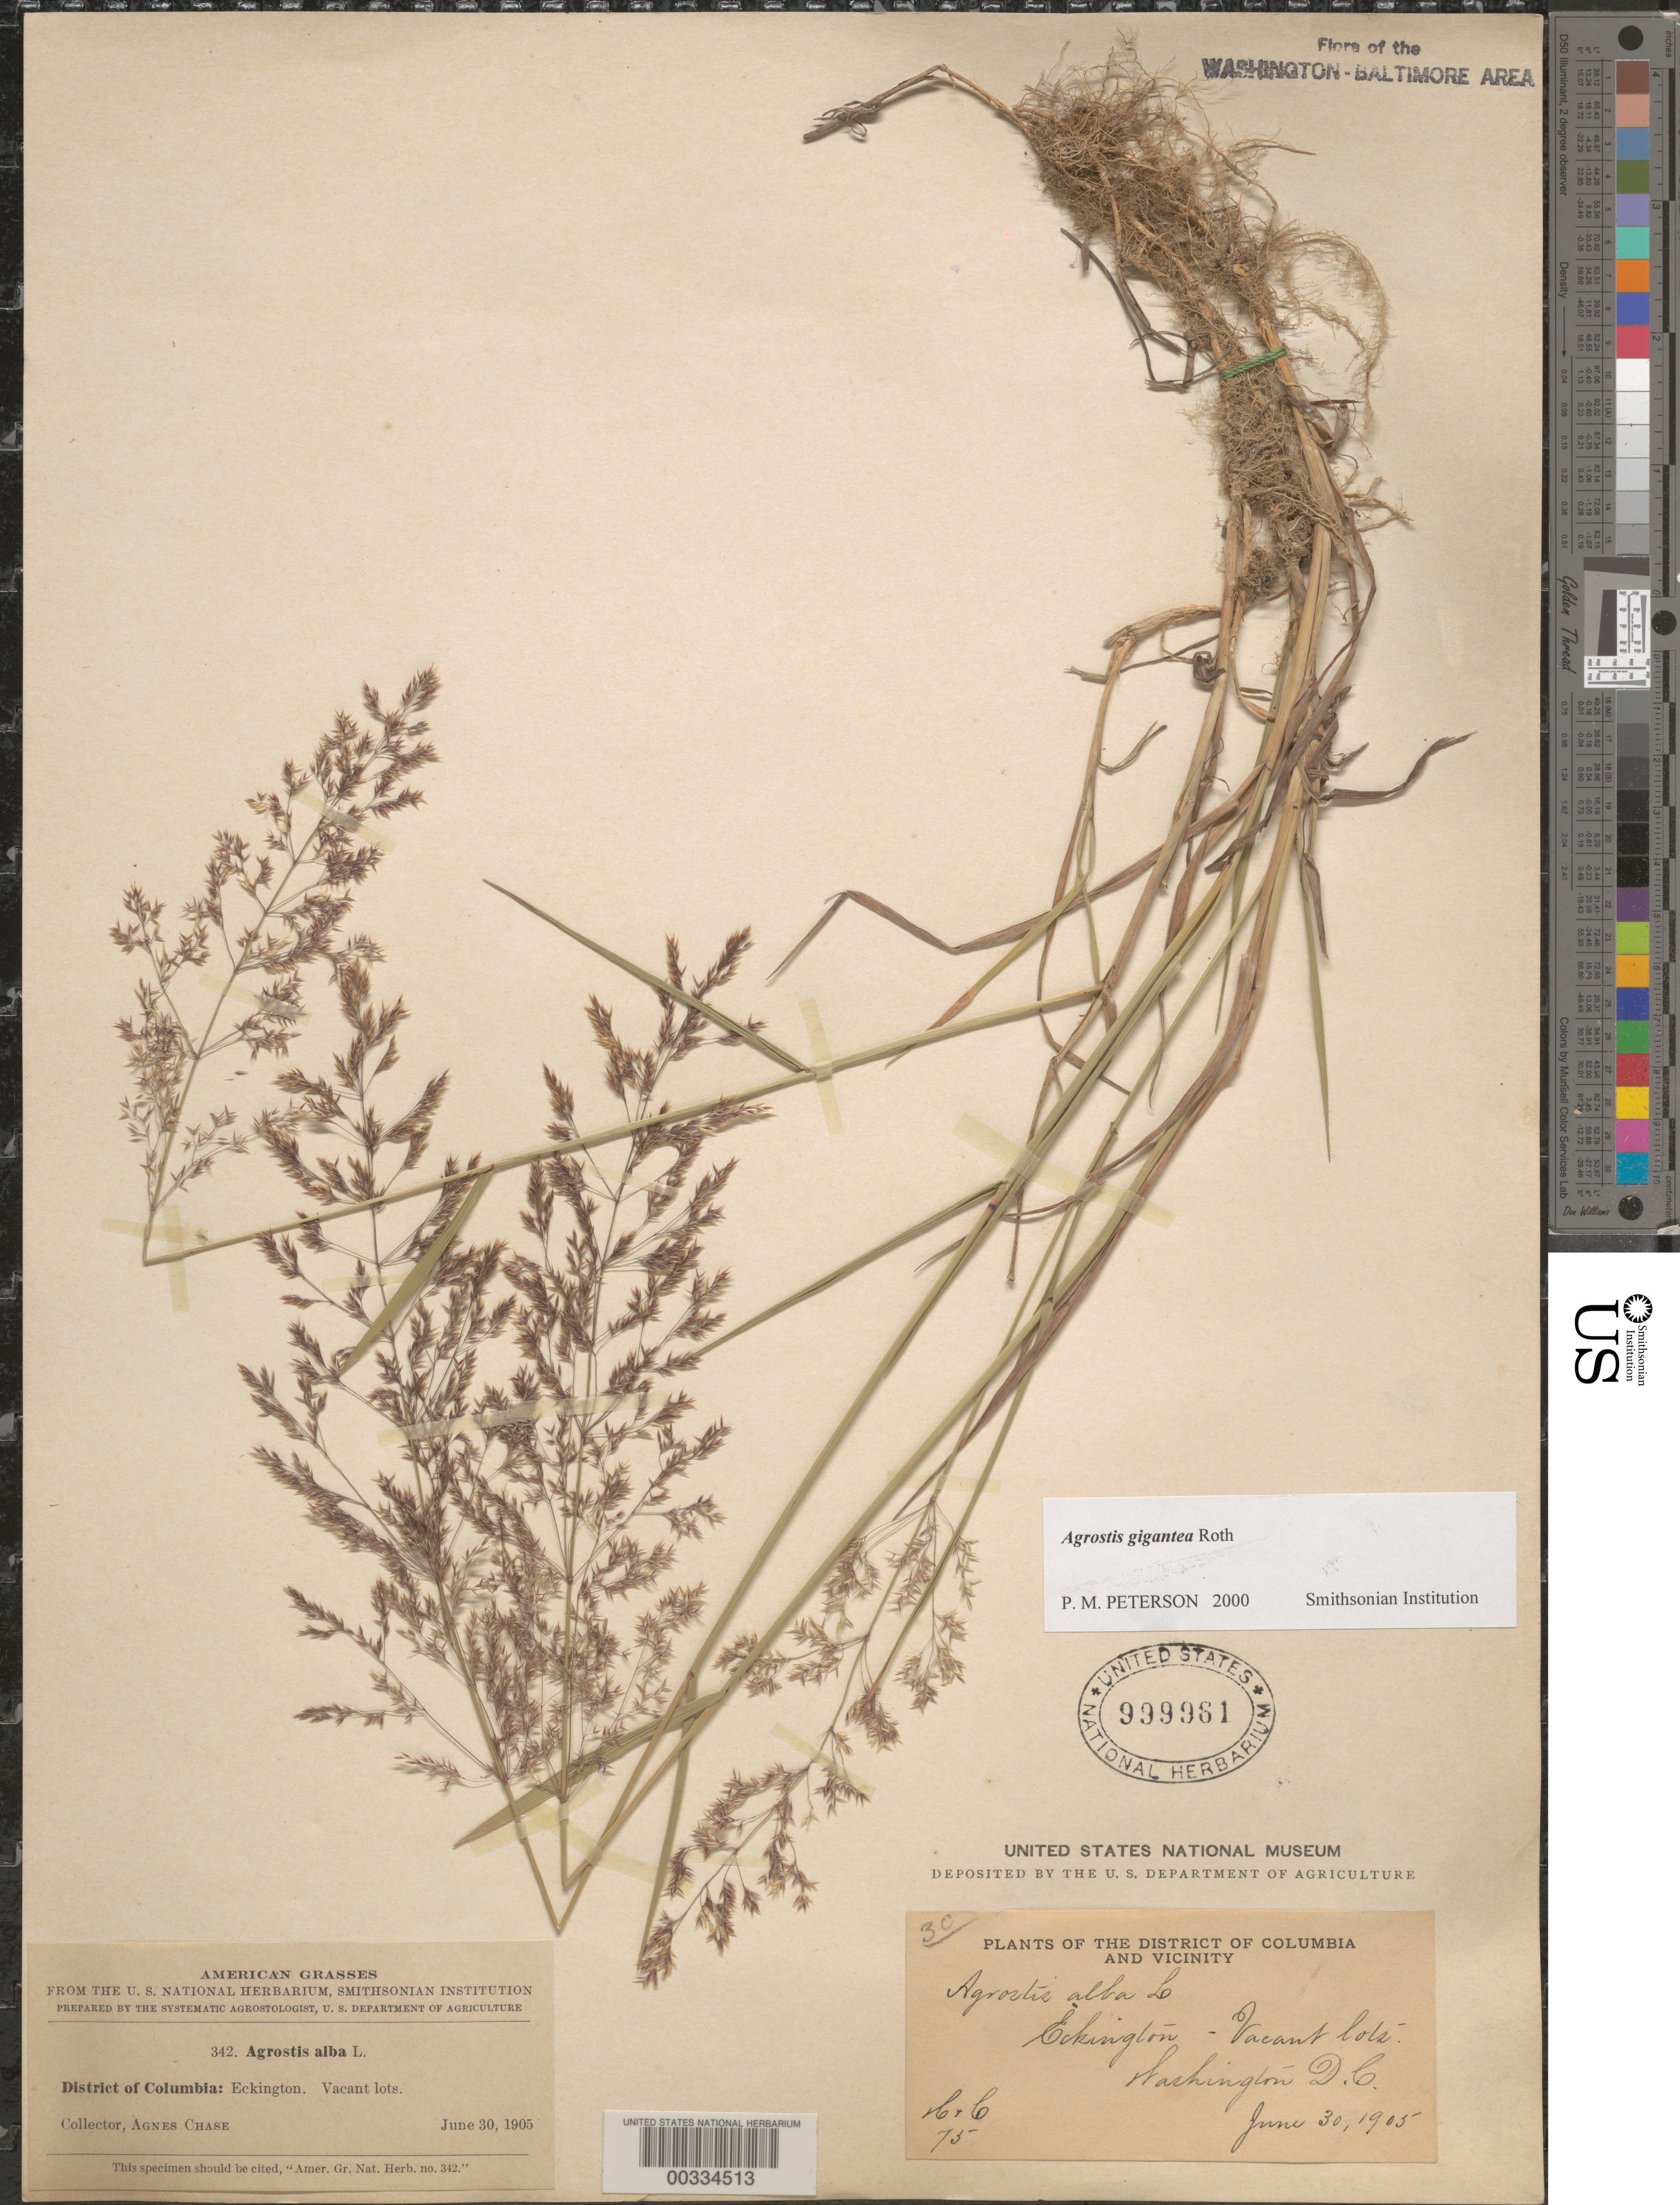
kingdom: Plantae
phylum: Tracheophyta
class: Liliopsida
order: Poales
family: Poaceae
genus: Agrostis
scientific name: Agrostis gigantea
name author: Roth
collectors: A. Chase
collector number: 342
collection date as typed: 30 Jun 1905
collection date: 1905-06-30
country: United States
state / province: District of Columbia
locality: Eckington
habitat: Vacant lots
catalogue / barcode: US 999961